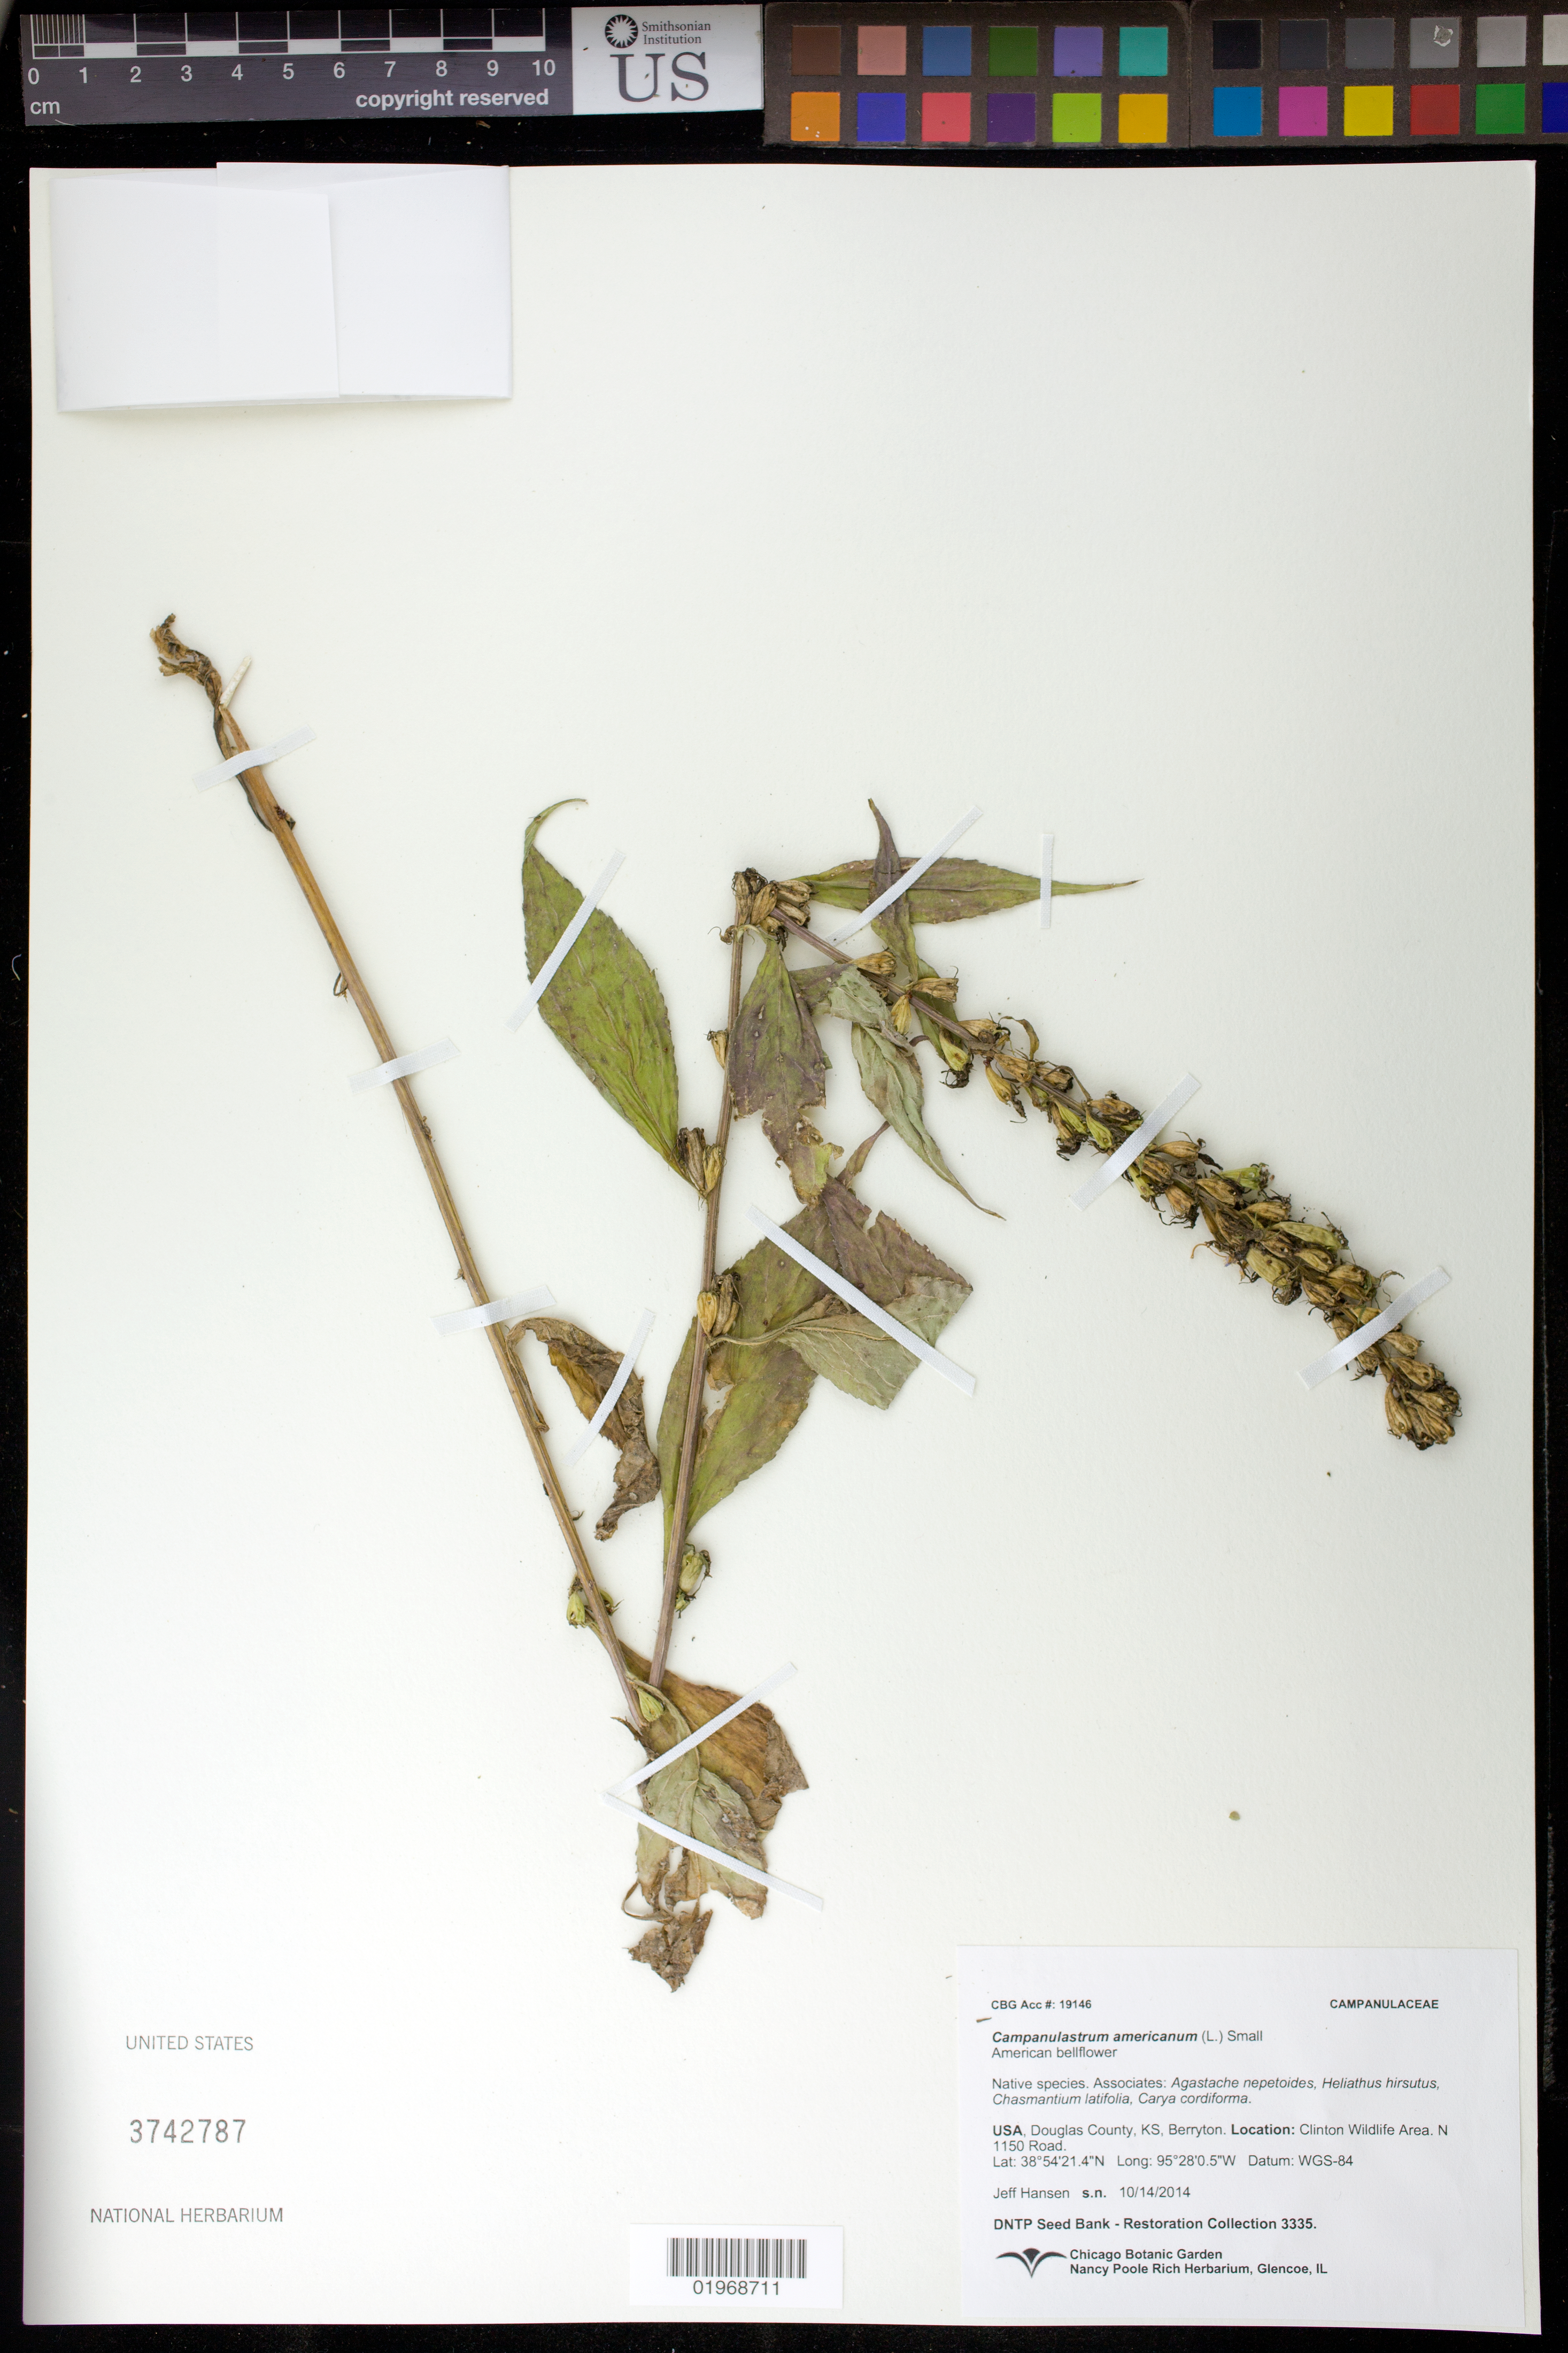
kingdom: Plantae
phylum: Tracheophyta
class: Magnoliopsida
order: Asterales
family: Campanulaceae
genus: Campanulastrum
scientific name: Campanulastrum americanum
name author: (L.) Small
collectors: J. Hansen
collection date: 2014-10-14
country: United States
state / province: Kansas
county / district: Douglas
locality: Berryton, Clinton Wildlife Area, N 1150 Rd.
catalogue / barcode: US 3742787